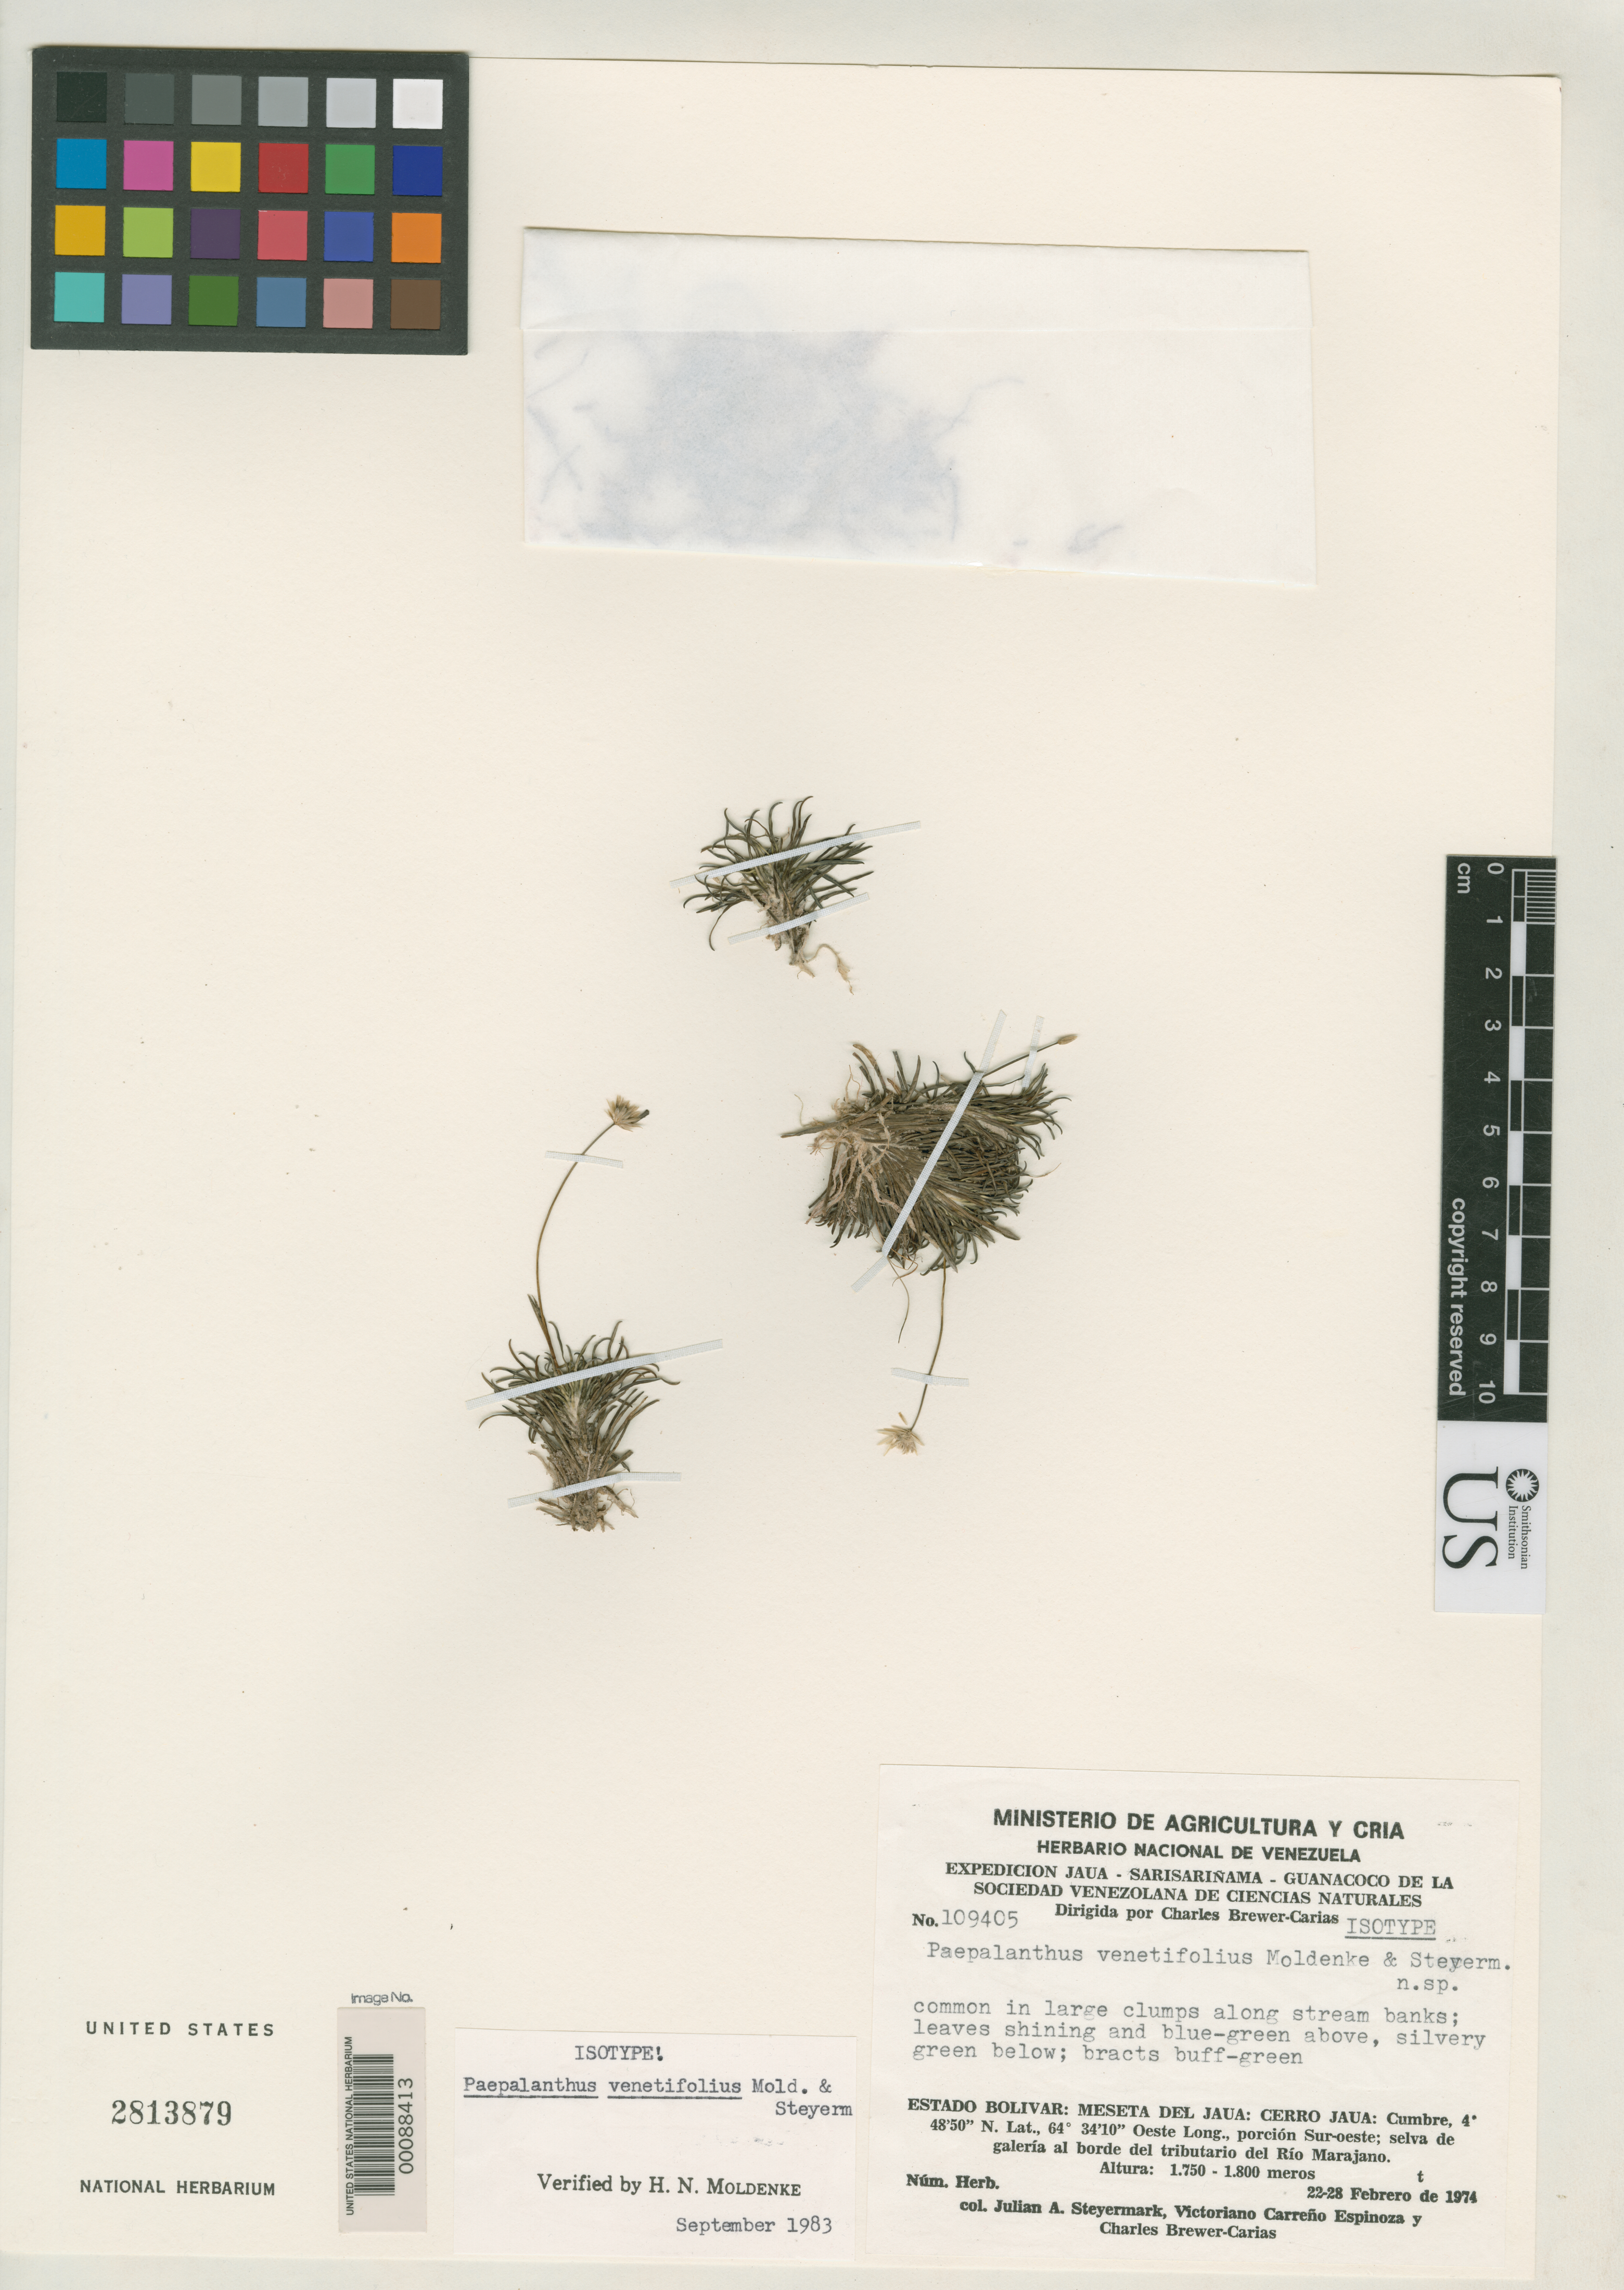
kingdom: Plantae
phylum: Tracheophyta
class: Liliopsida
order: Poales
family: Eriocaulaceae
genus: Paepalanthus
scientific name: Paepalanthus venetifolius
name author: Moldenke & Steyerm.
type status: Isotype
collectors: J. Steyermark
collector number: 109405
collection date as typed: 22 Feb 1974 to 28 Feb 1974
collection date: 1974-02-22/1974-02-28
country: Venezuela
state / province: Bolivar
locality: Meseta del Jaua, Cerro Jaua.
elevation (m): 1750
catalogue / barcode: US 2813879